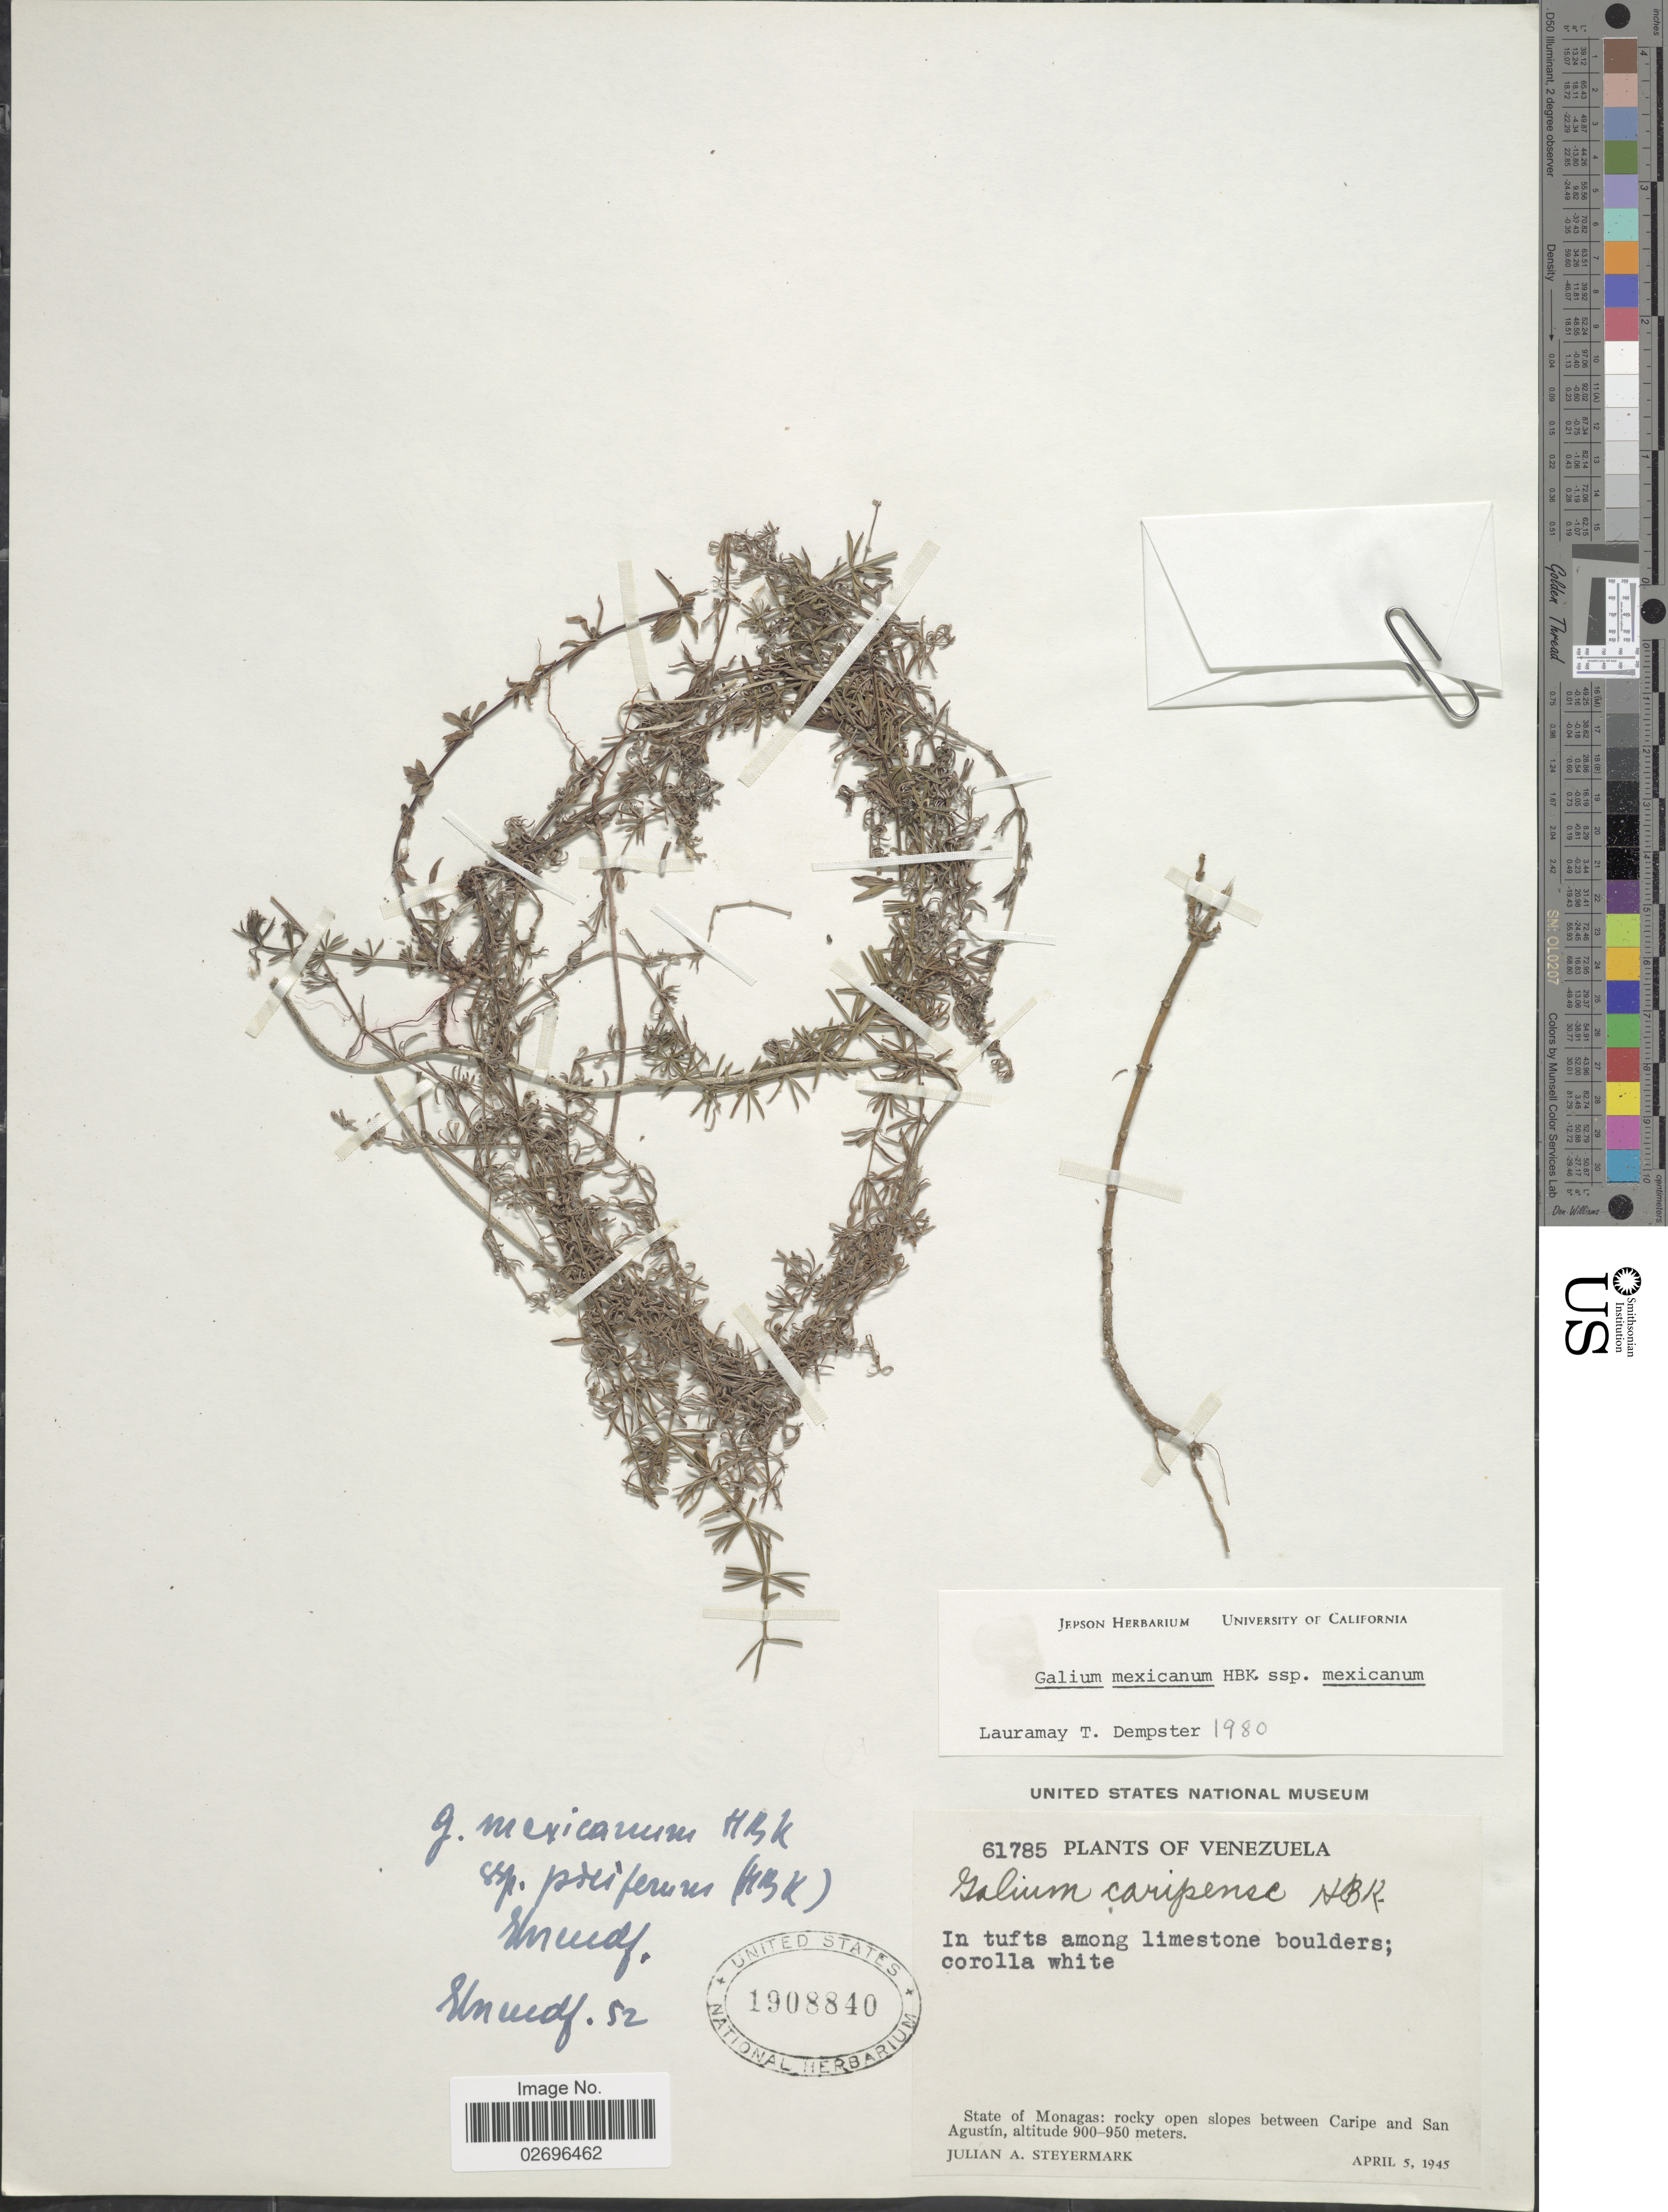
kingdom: Plantae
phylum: Tracheophyta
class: Magnoliopsida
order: Gentianales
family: Rubiaceae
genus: Galium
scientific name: Galium mexicanum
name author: Kunth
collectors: J. Steyermark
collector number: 61785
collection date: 1945-04-05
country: Venezuela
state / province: Monagas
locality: Rocky open slopes between Caripe and San Agustín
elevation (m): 900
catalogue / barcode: US 1908840